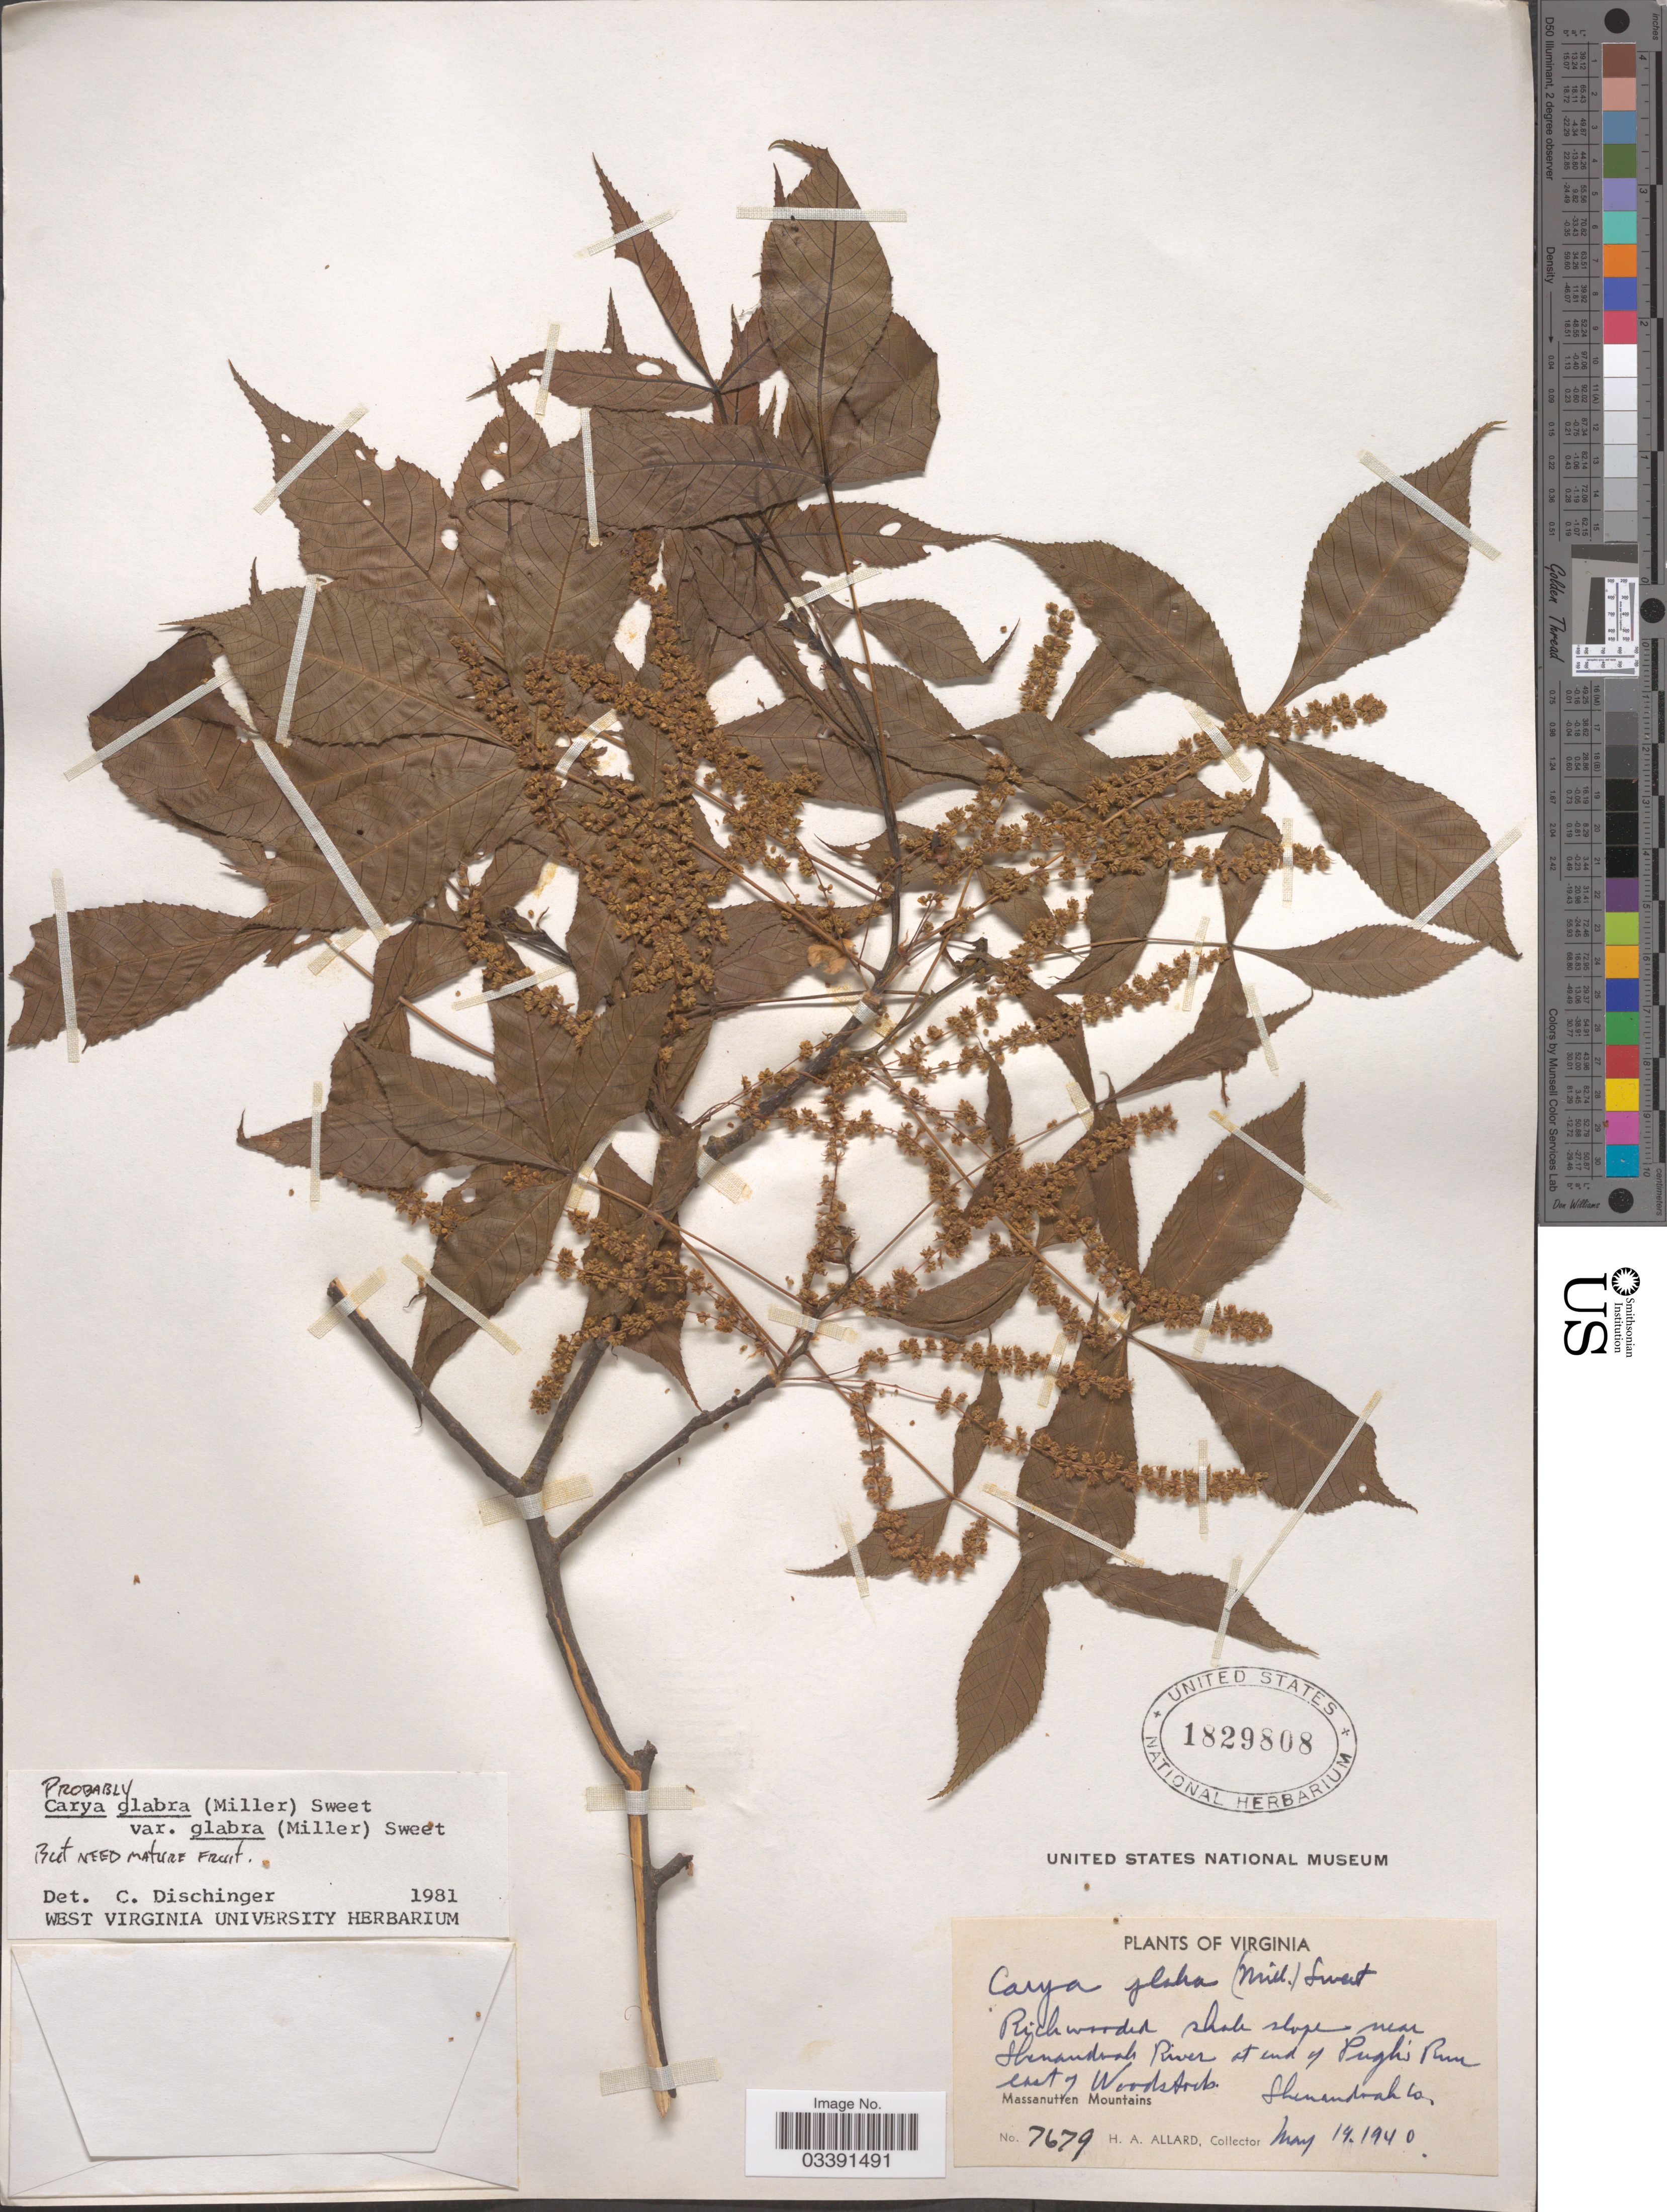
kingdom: Plantae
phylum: Tracheophyta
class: Magnoliopsida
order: Fagales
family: Juglandaceae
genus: Carya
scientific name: Carya glabra var. glabra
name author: (Mill.) Sweet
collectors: H. A. Allard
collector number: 7679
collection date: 1940-05-14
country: United States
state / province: Virginia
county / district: Shenandoah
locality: Near Shenandoah River at end of Pugh's Run east of Woodstock. Massanutten Mountains. Shenandoah Co.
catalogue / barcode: US 1829808